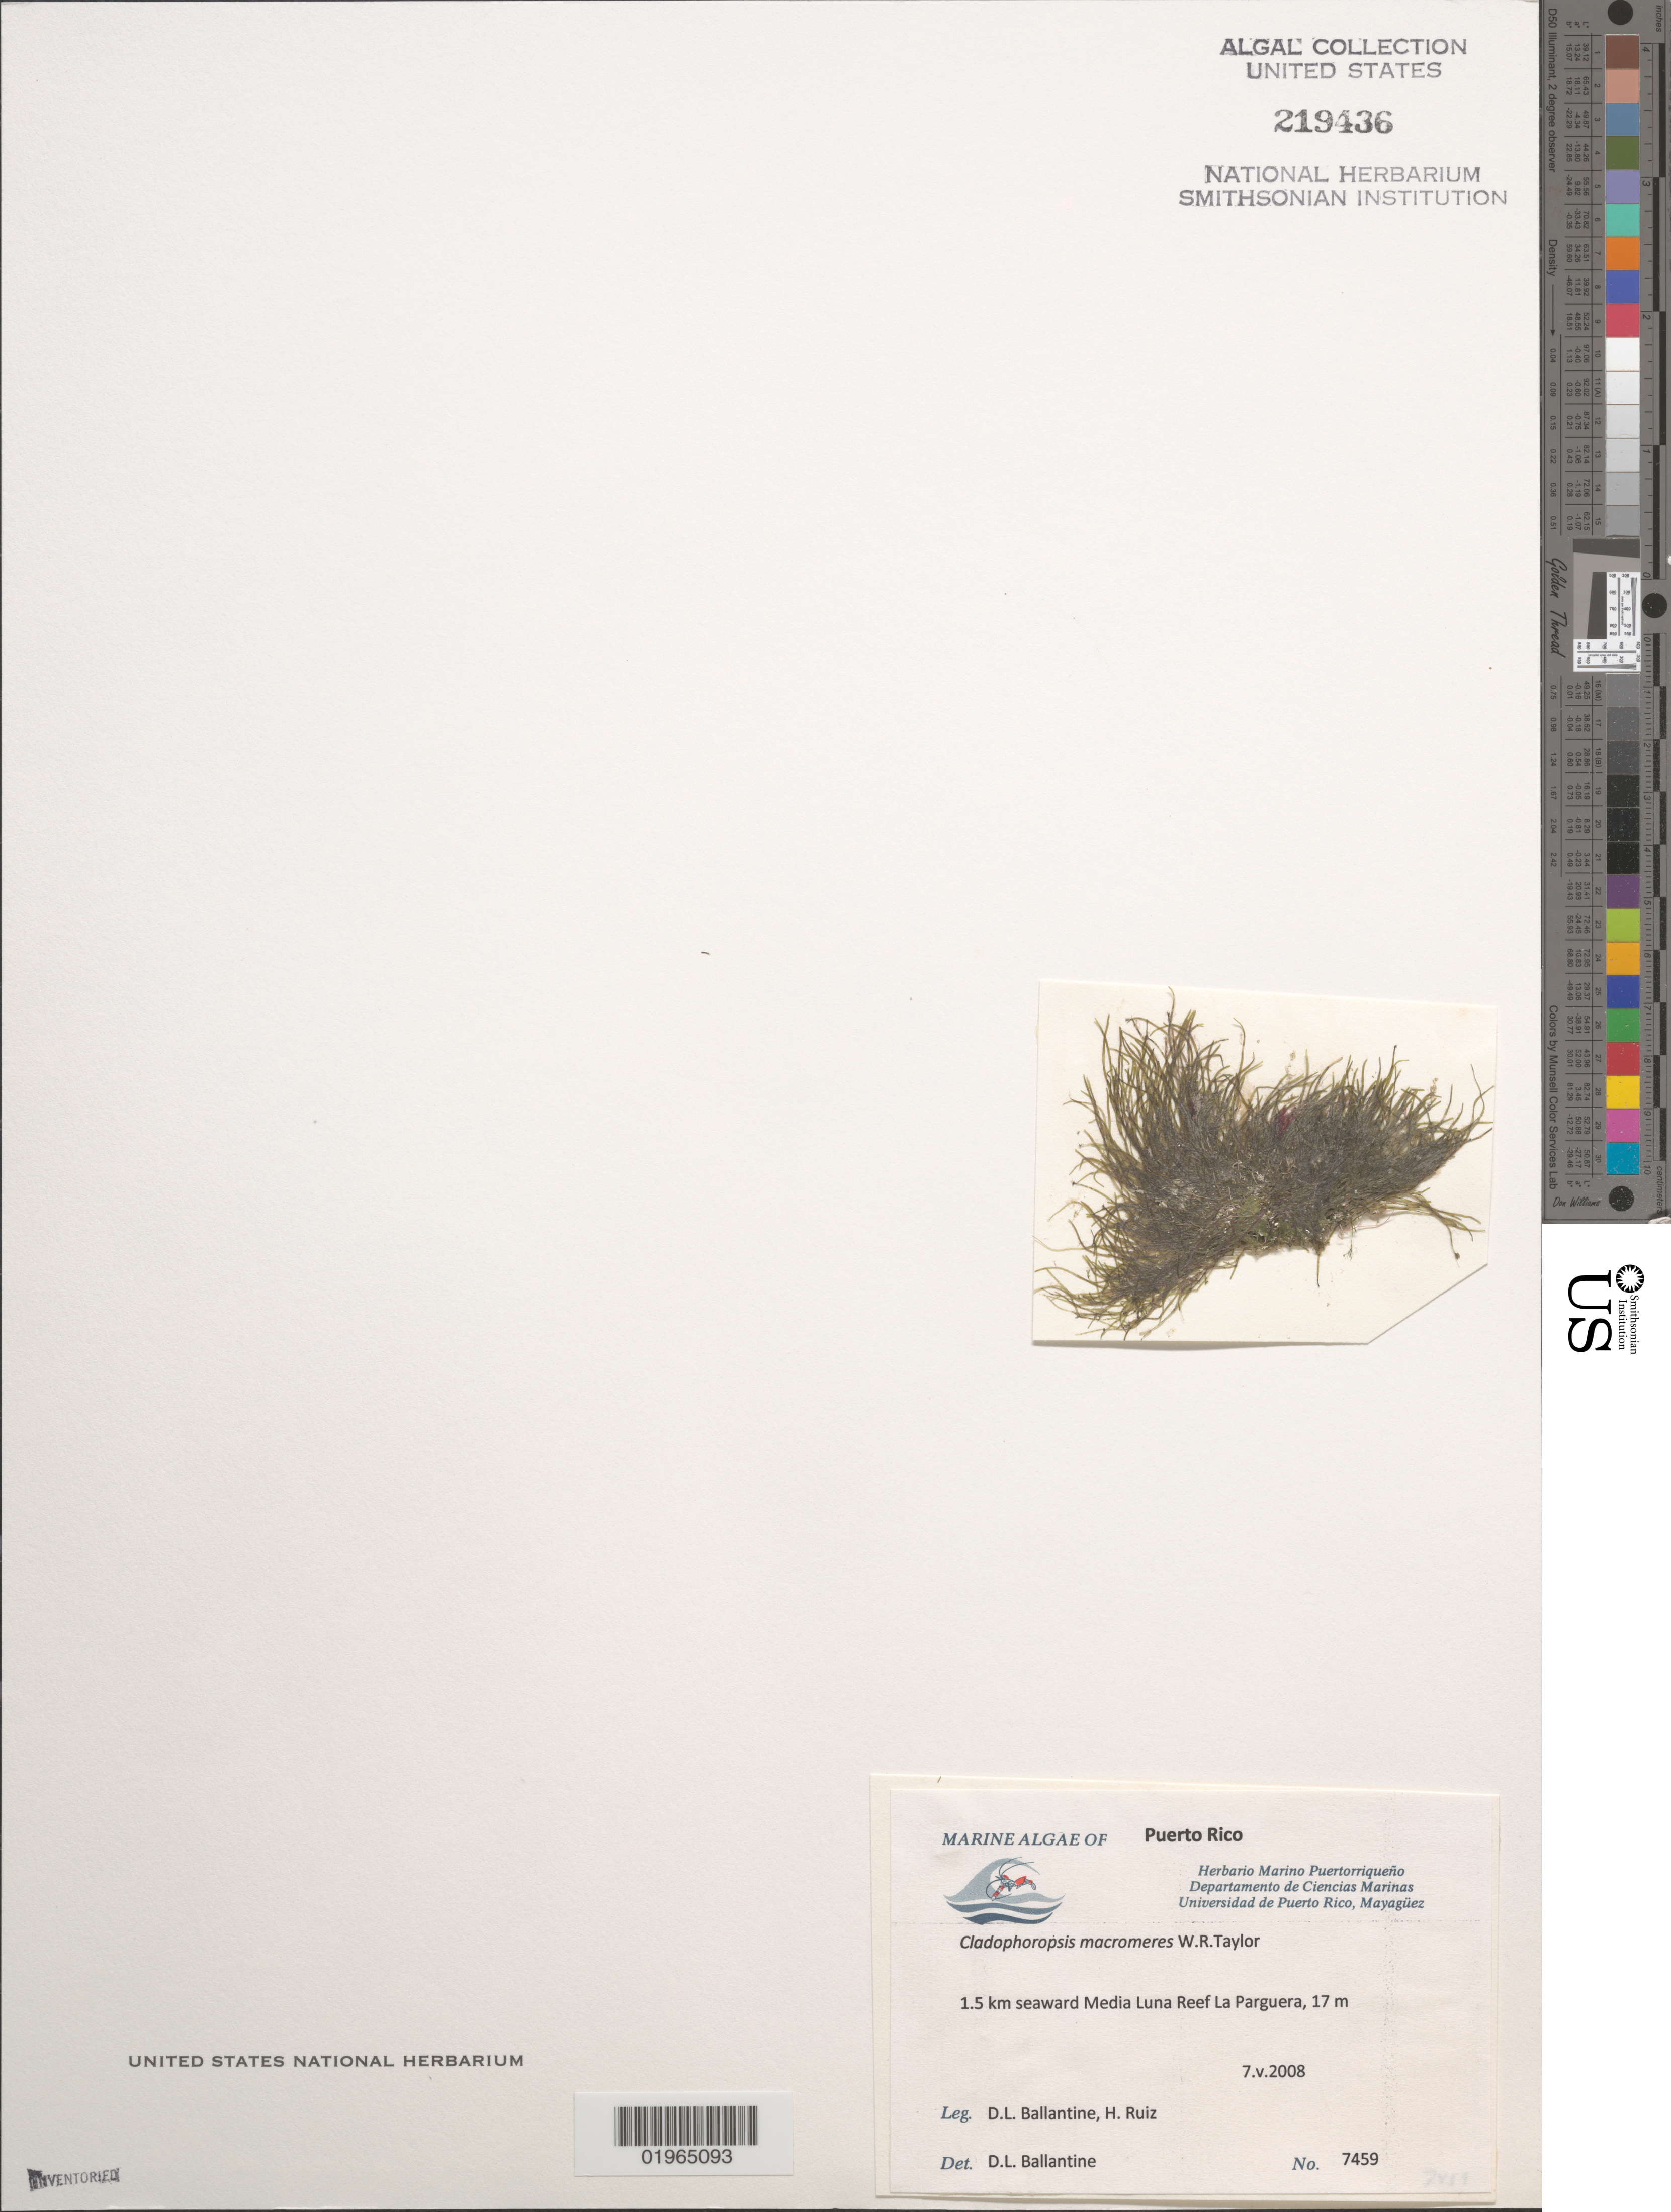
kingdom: Plantae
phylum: Chlorophyta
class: Ulvophyceae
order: Siphonocladales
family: Boodleaceae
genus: Cladophoropsis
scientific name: Cladophoropsis macromeres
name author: W.R. Taylor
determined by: Ballantine, D. L.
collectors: D.L. Ballantine & H. Ruiz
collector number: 7459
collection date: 2008-05-07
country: Puerto Rico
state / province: Lajas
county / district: La Parguera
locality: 1.5 km seaward Media Luna Reef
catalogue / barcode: US 219436